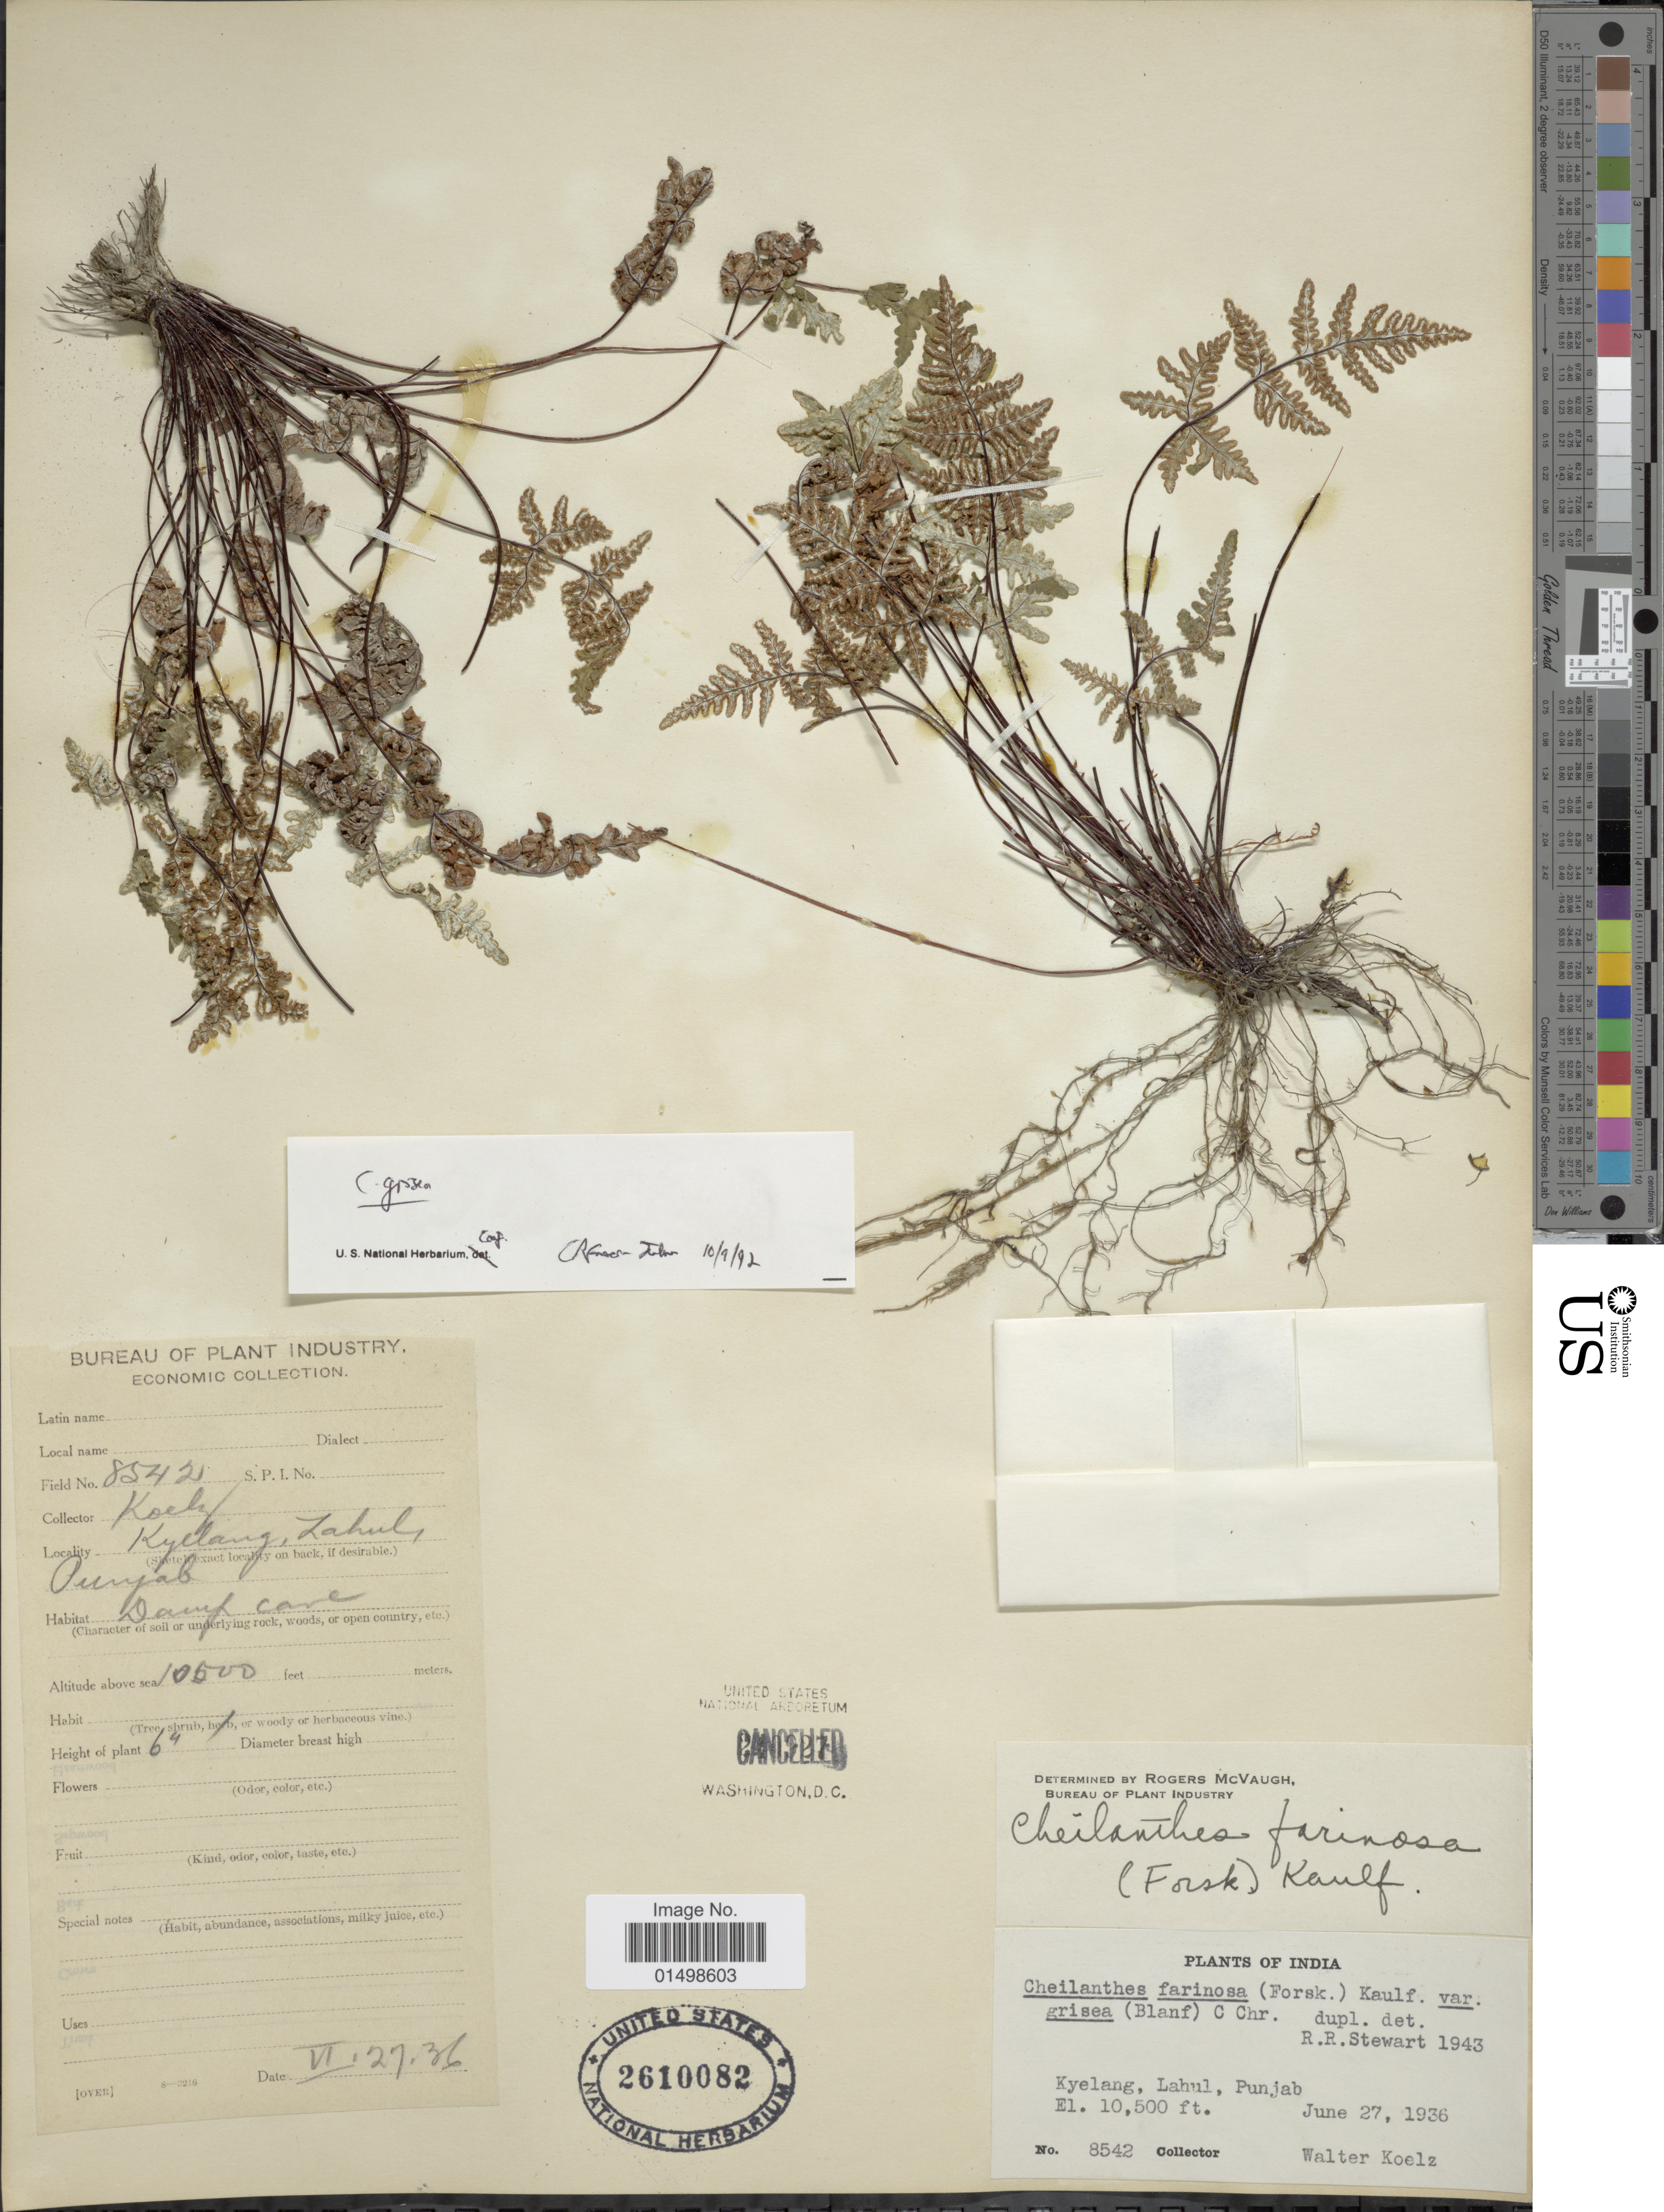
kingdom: Plantae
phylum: Tracheophyta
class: Polypodiopsida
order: Polypodiales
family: Pteridaceae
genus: Aleuritopteris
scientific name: Aleuritopteris grisea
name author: (Blanford) Panigrahi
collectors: W. N. Koelz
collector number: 8542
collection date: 1936-06-27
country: India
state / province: Punjab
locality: Plants of India. Kyelang, Lahul, Punjab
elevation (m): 3200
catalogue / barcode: US 2610082